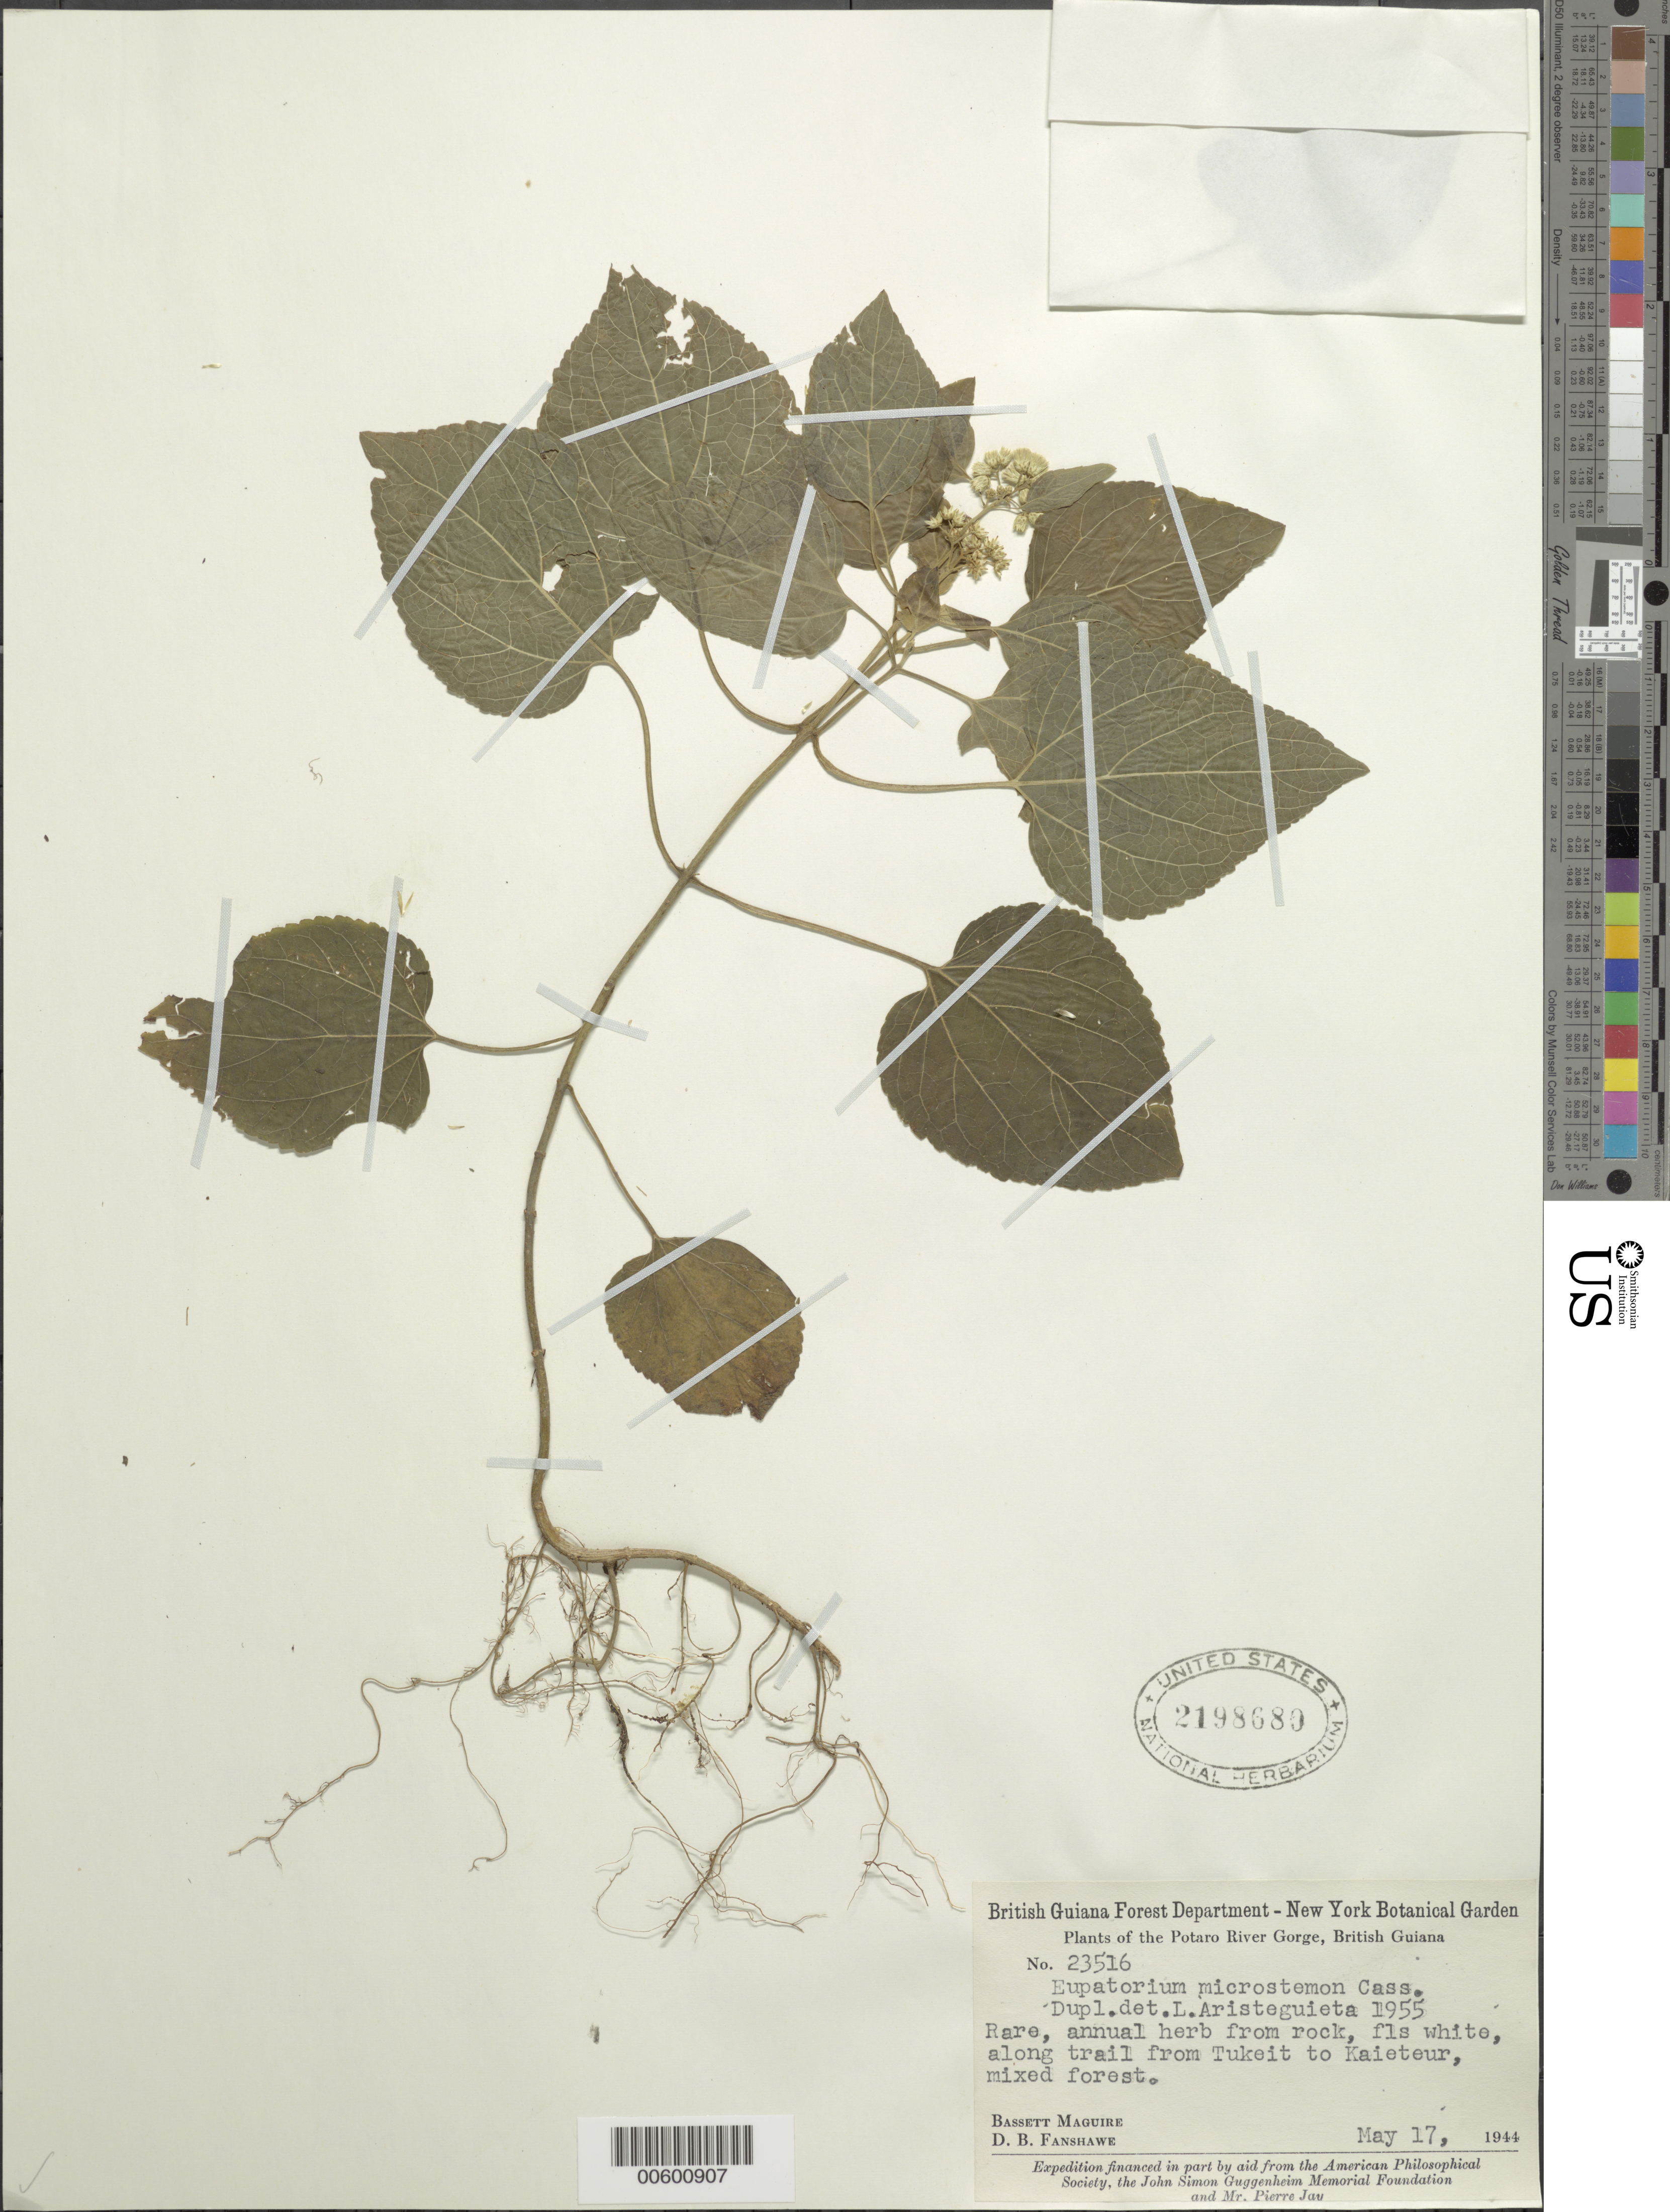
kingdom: Plantae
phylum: Tracheophyta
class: Magnoliopsida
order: Asterales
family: Asteraceae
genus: Hebeclinium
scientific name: Hebeclinium macrophyllum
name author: (L.) DC.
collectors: B. Maguire & D. B. Fanshawe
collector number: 23516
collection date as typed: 17-May-44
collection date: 1944-05-17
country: Guyana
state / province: Potaro-Siparuni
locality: Tukeit to Kaieteur Plateau trail, Potaro River Gorge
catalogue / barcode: US 2198680